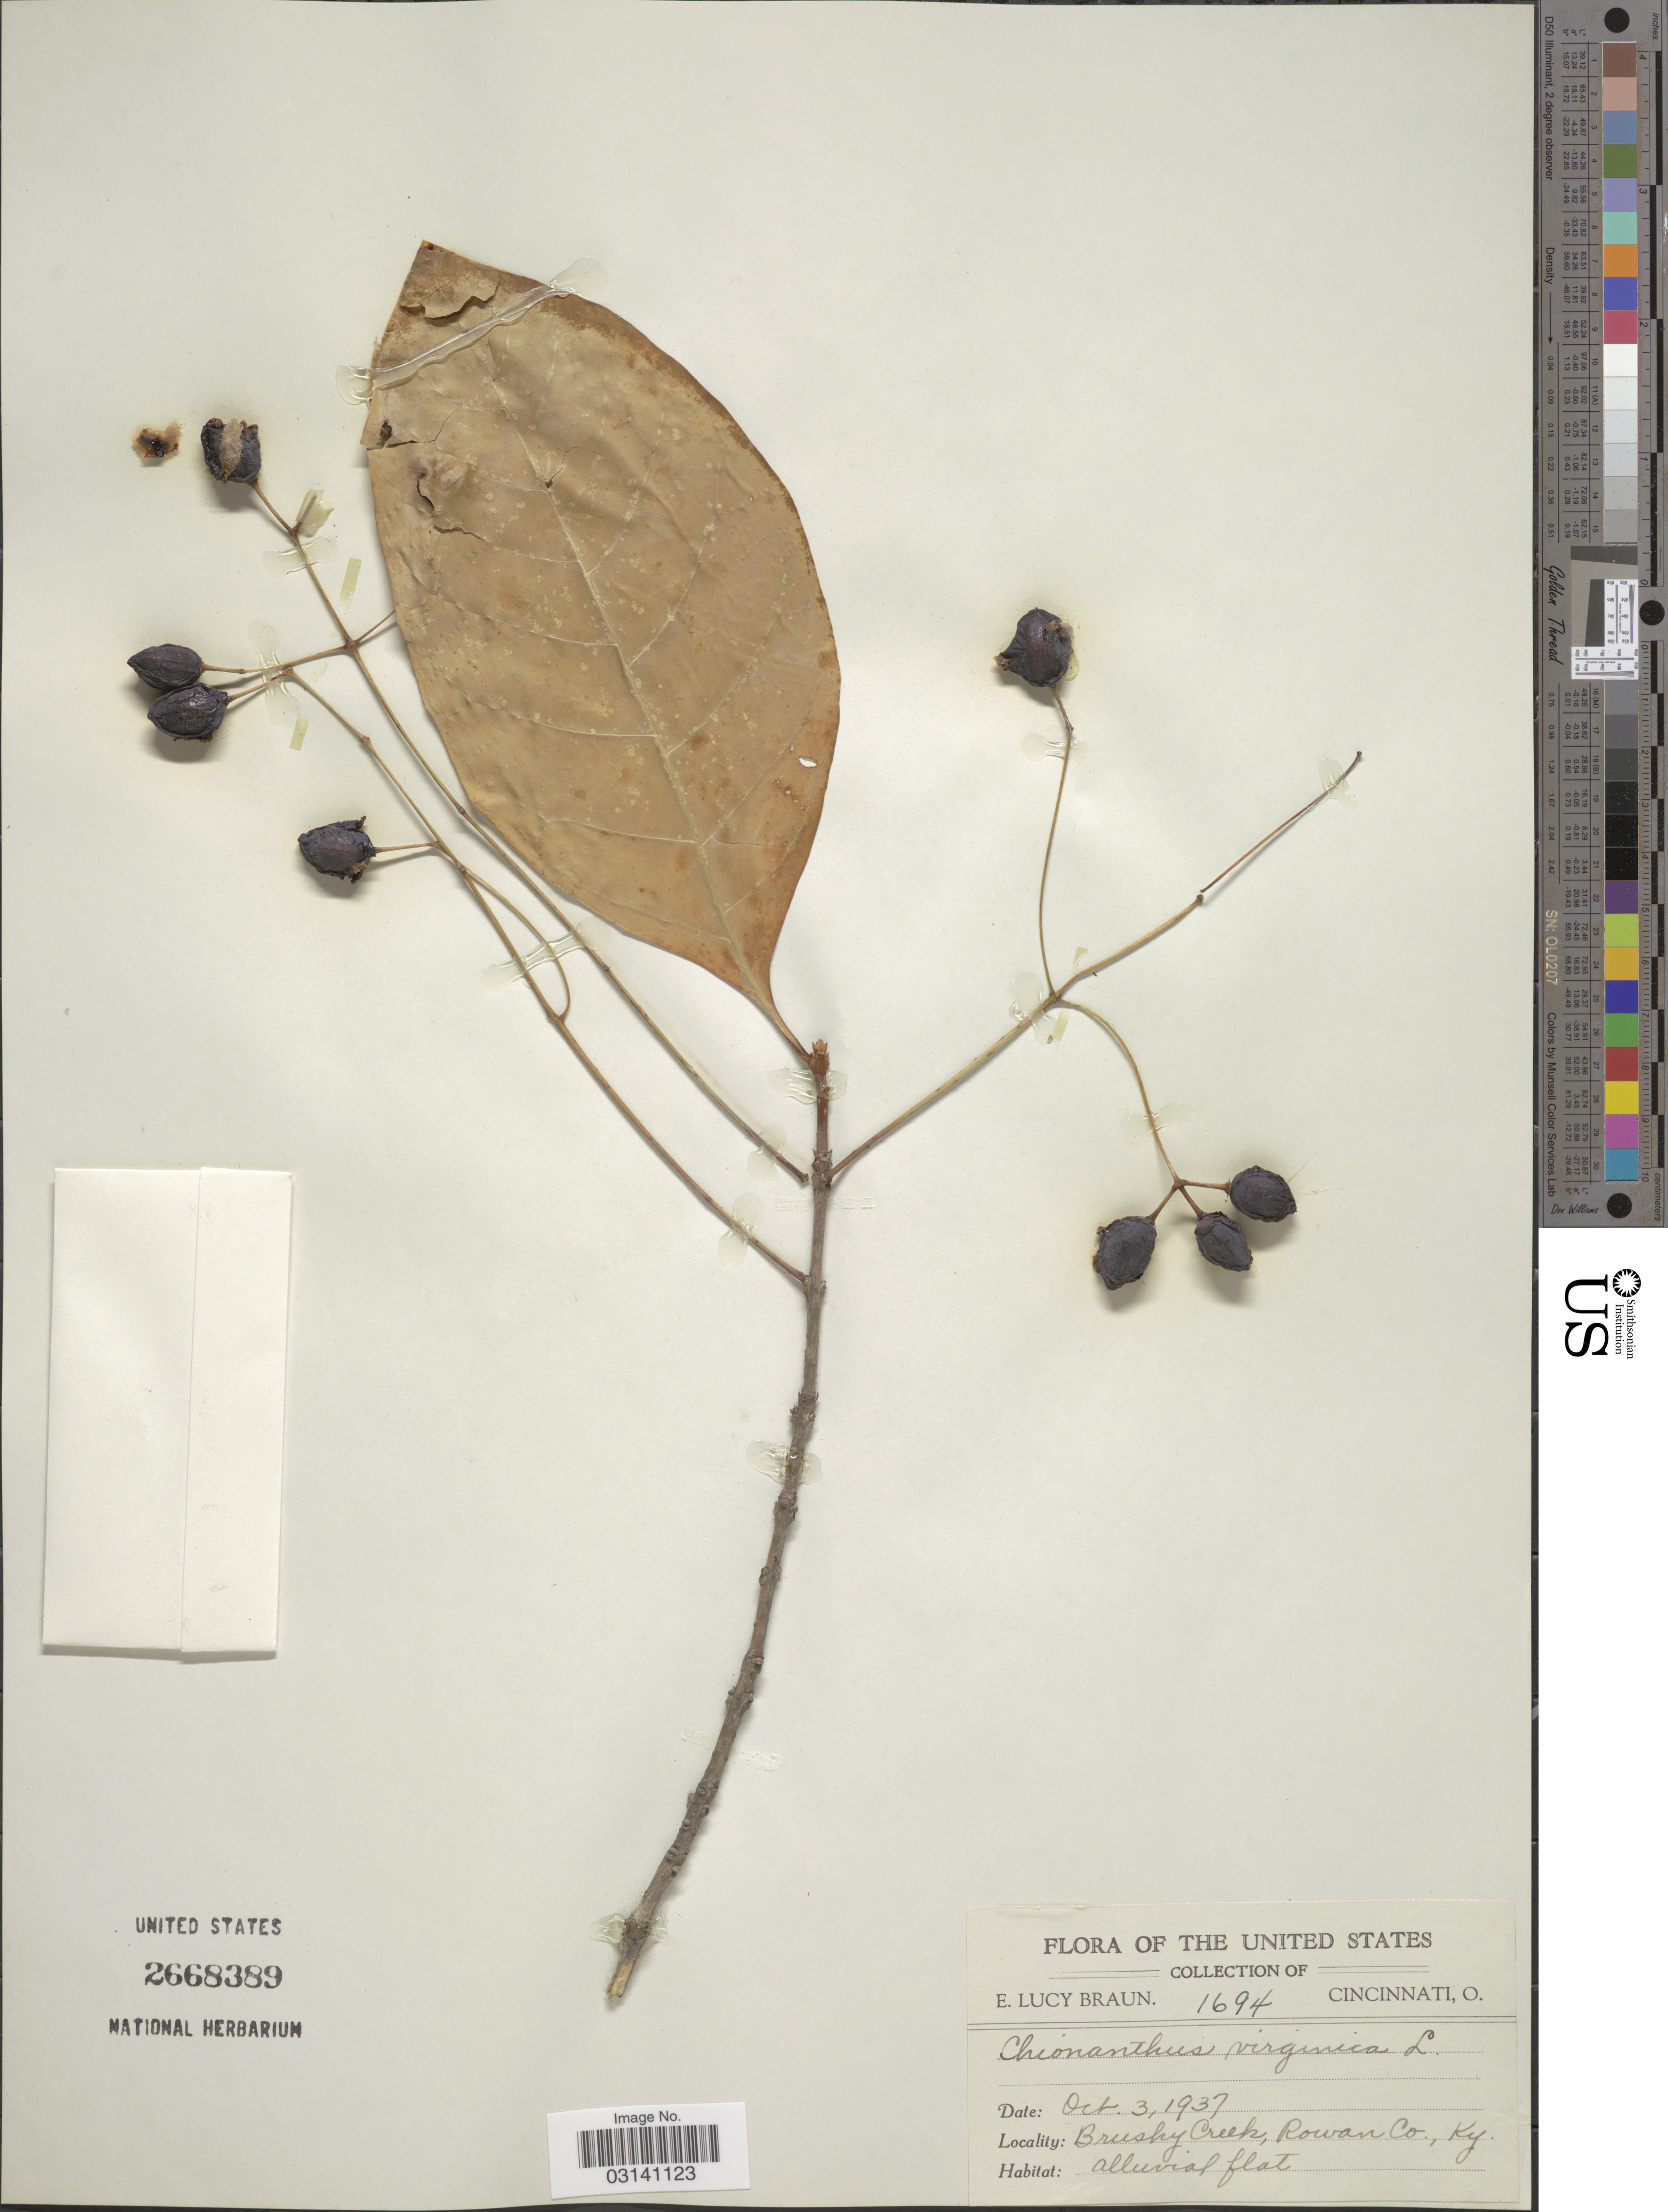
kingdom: Plantae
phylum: Tracheophyta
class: Magnoliopsida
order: Lamiales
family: Oleaceae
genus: Chionanthus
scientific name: Chionanthus virginicus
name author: L.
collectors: E. Braun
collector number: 1694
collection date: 1937-10-03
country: United States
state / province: Kentucky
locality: Brushy Creek, Rowan Co., Ky.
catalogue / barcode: US 2668389